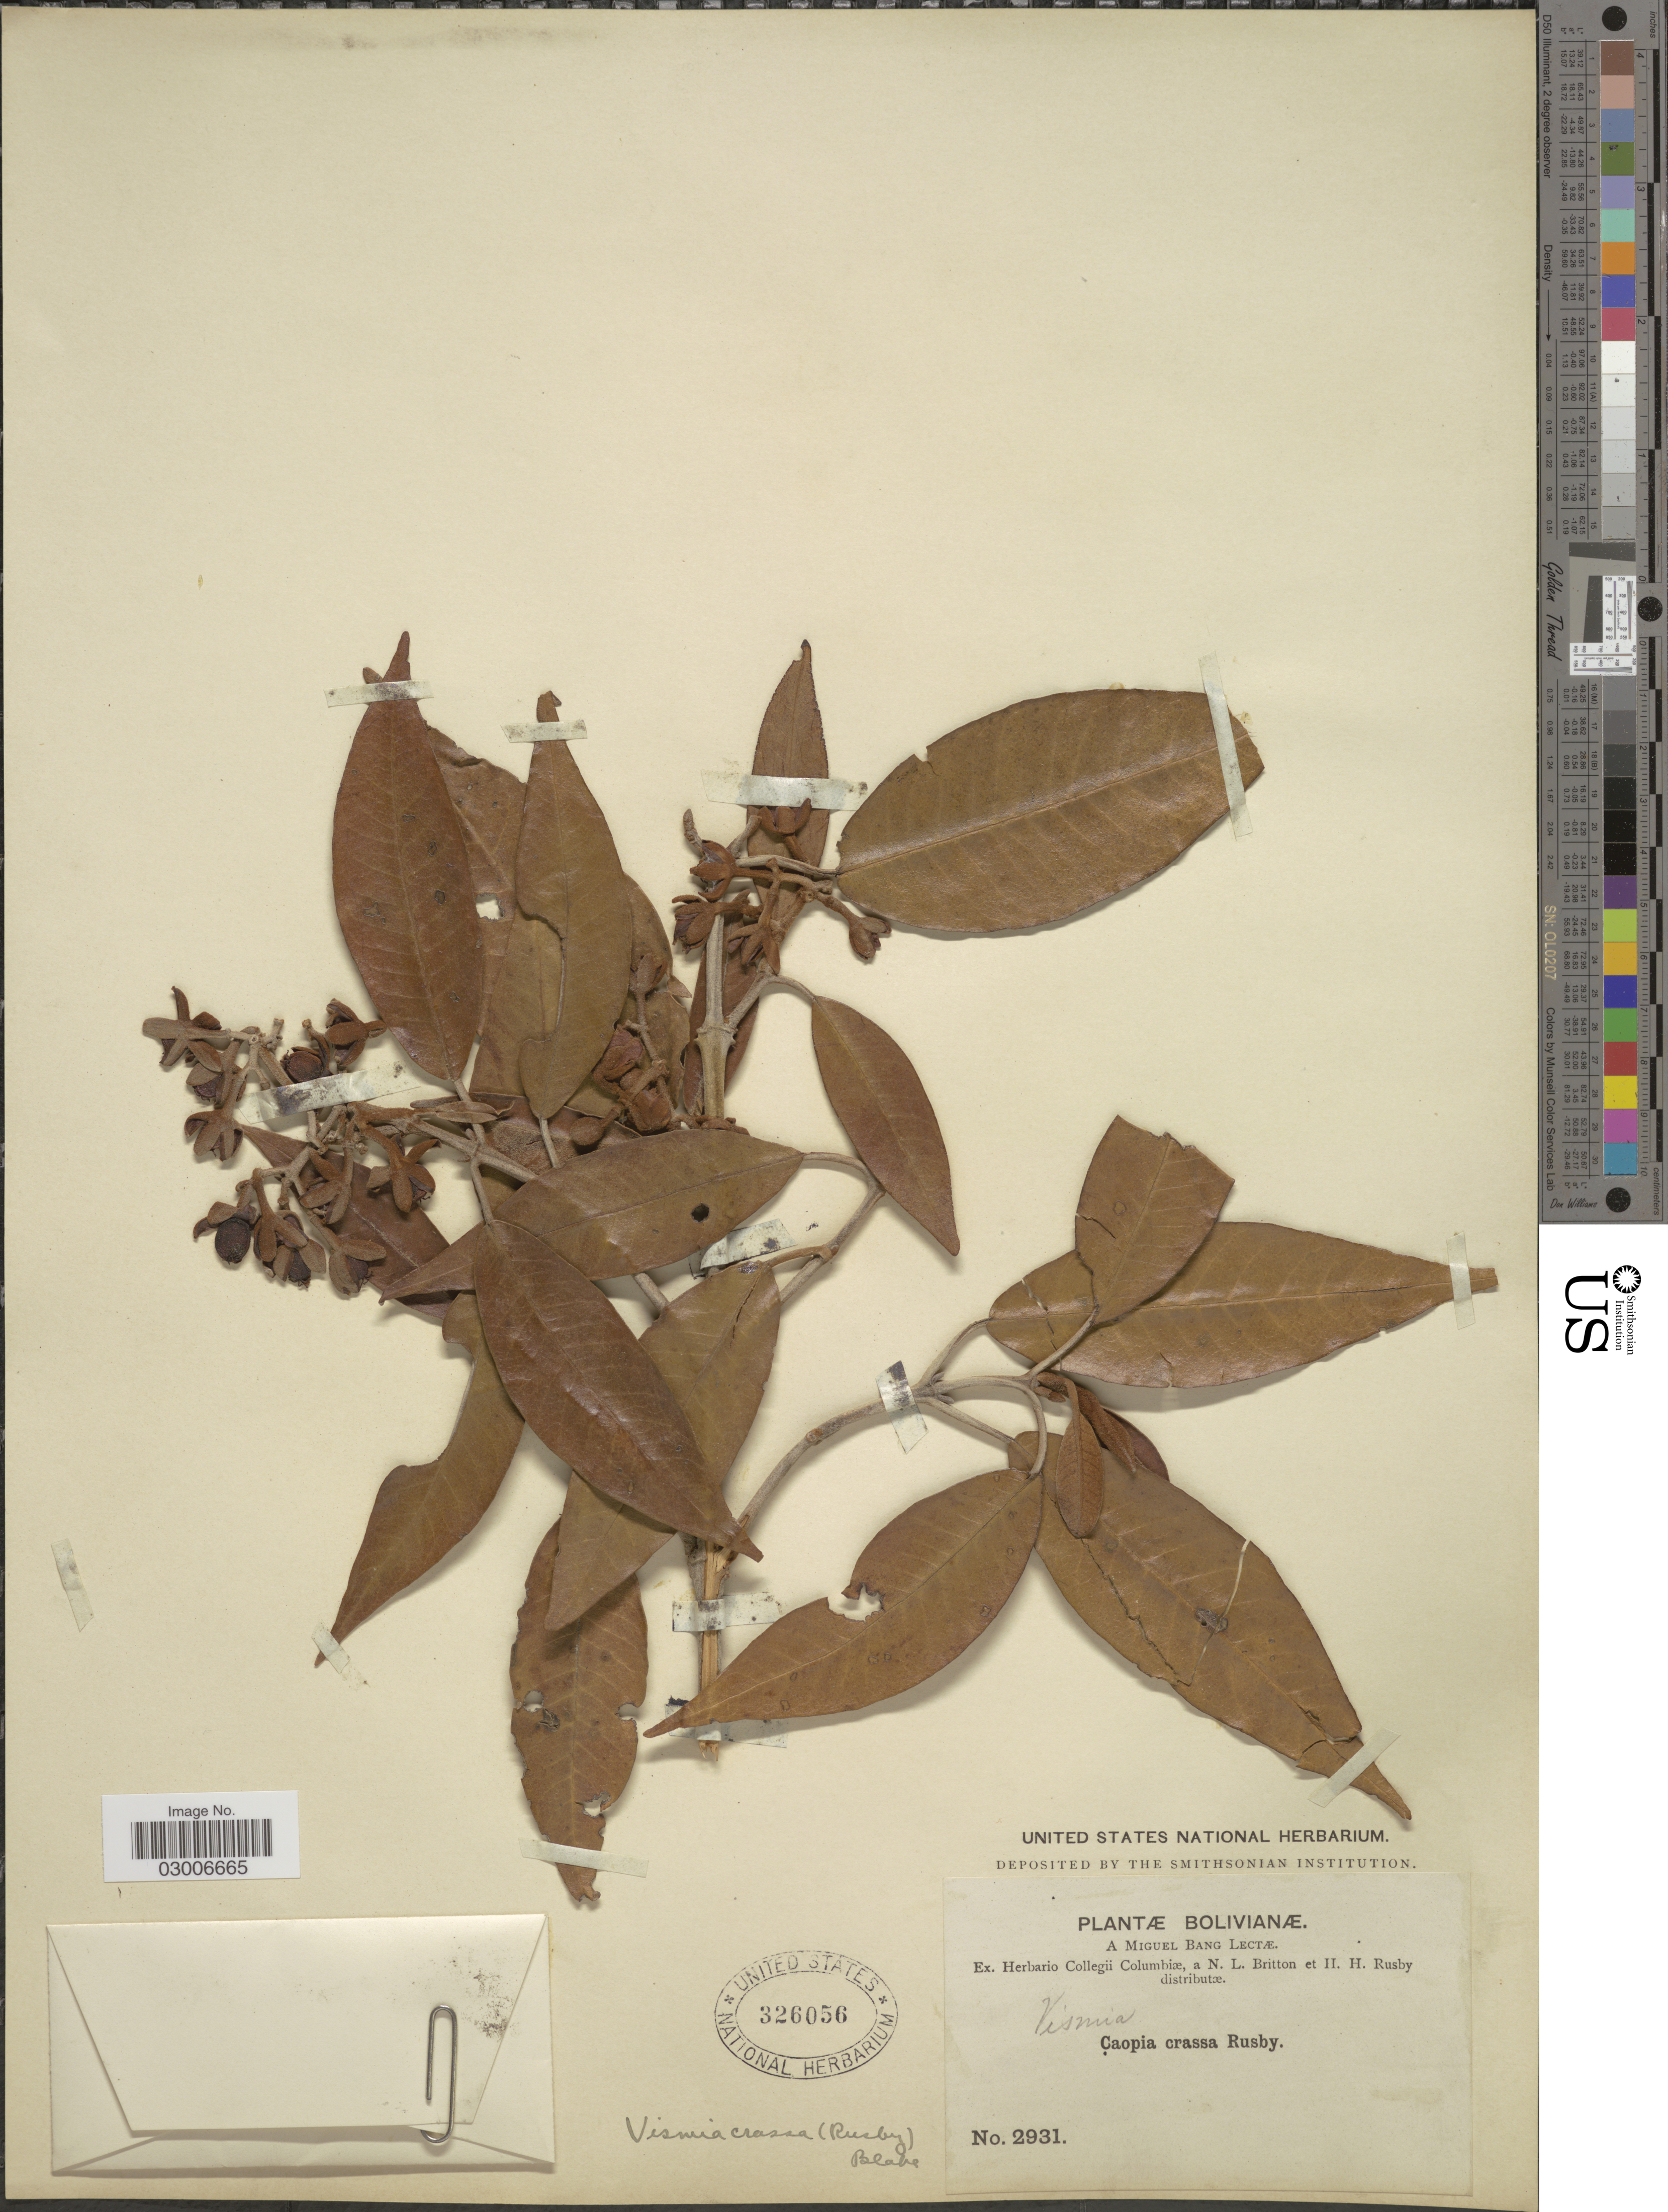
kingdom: Plantae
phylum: Tracheophyta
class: Magnoliopsida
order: Malpighiales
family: Hypericaceae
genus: Vismia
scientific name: Vismia crassa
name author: (Rusby) S.F. Blake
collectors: M. Bang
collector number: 2931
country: Bolivia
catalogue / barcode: US 326056